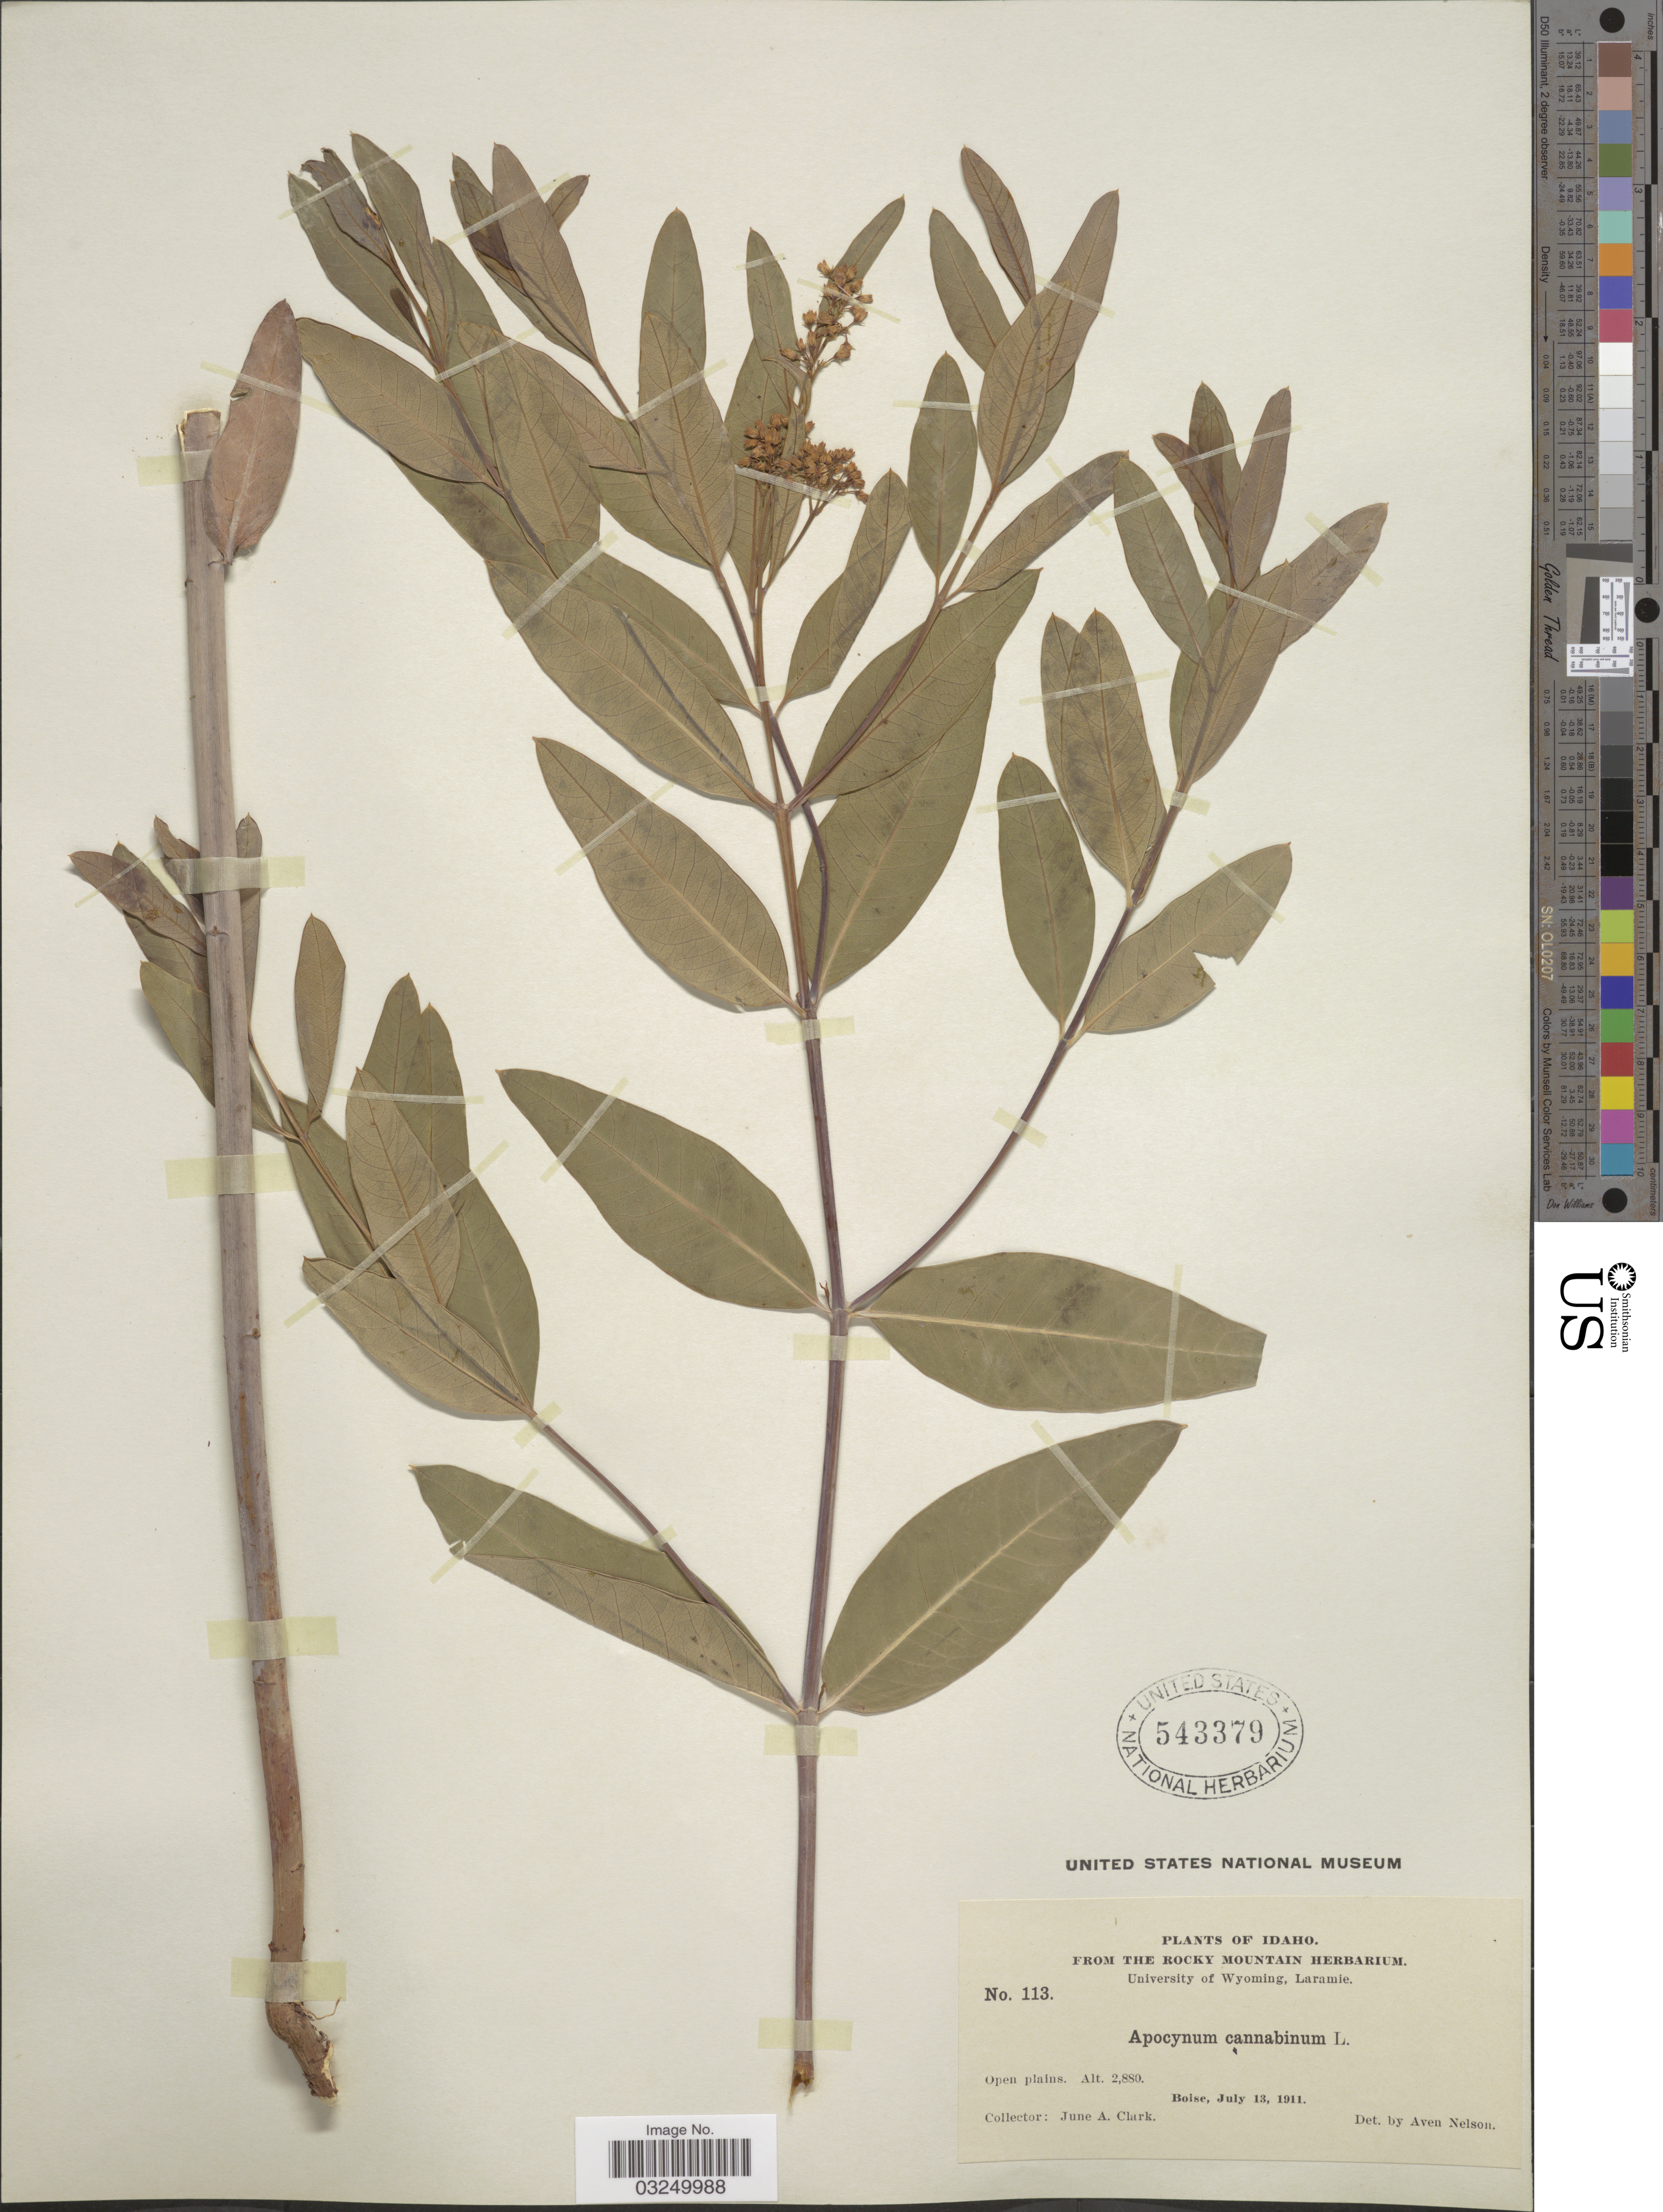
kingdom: Plantae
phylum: Tracheophyta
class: Magnoliopsida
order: Gentianales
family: Apocynaceae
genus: Apocynum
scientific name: Apocynum myrianthum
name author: S.W. Greene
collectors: J. A. Clark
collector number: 113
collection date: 1911-07-13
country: United States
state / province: Idaho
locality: Boise.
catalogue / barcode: US 543379